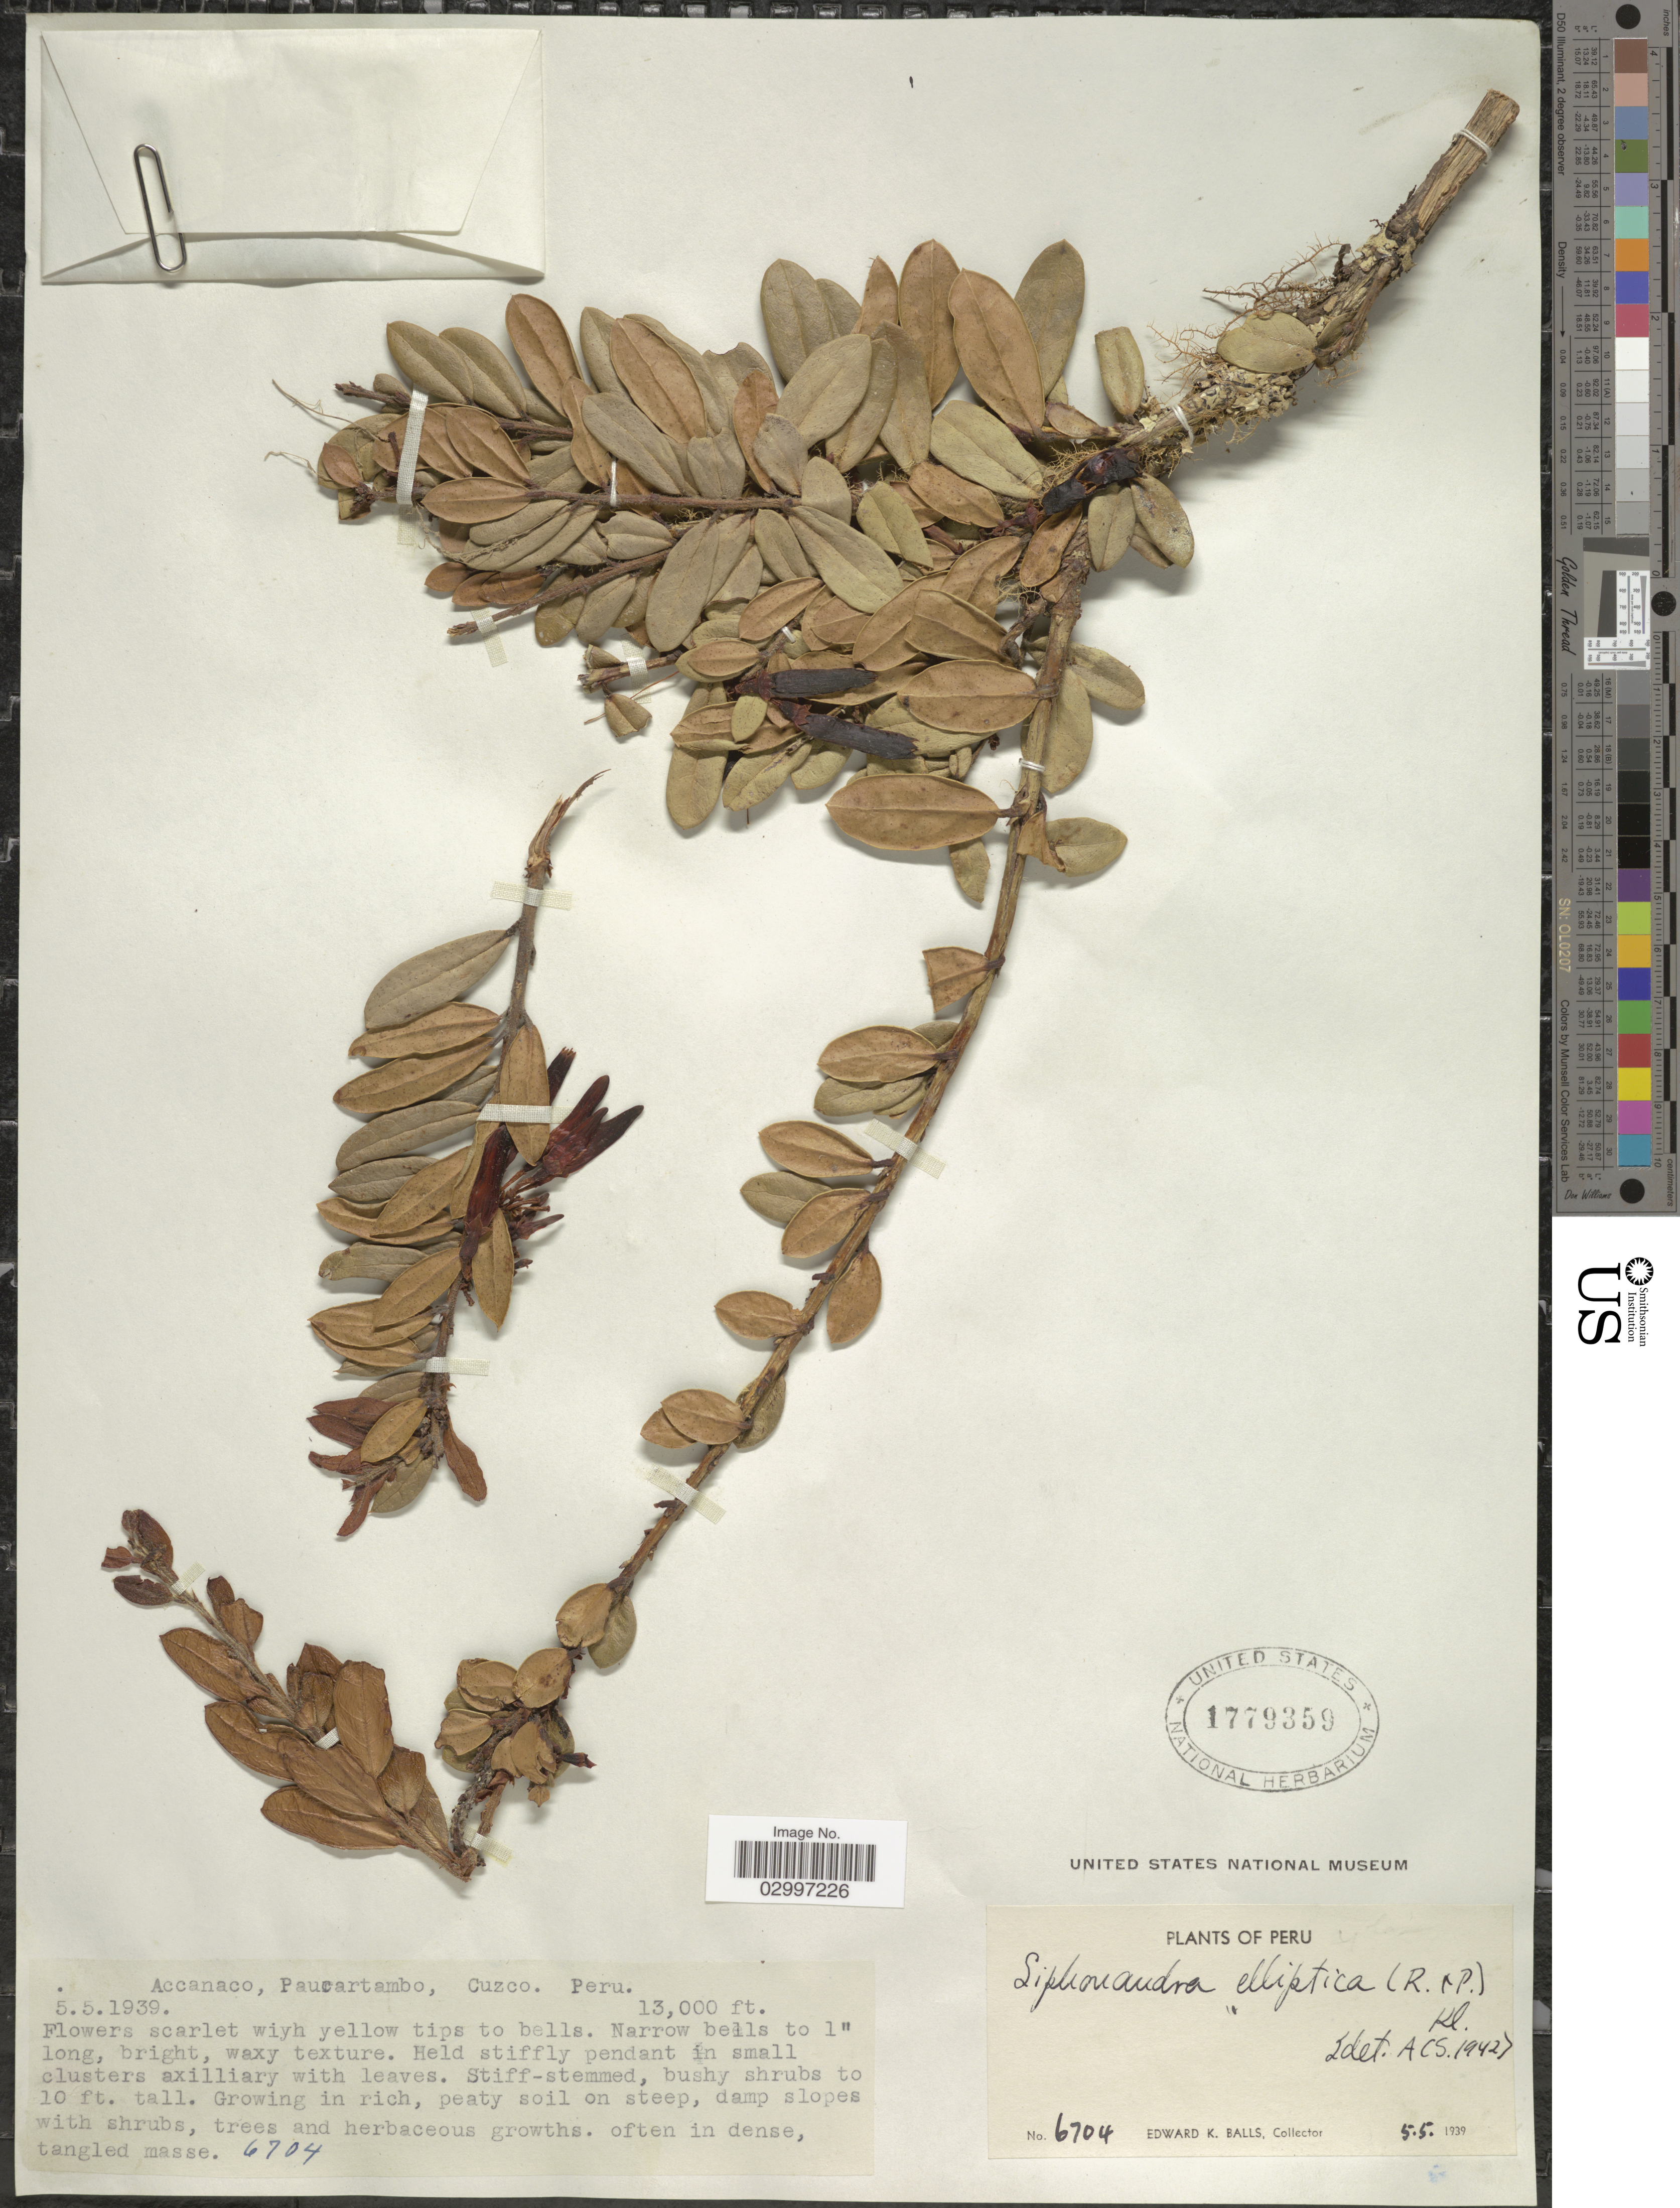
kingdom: Plantae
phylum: Tracheophyta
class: Magnoliopsida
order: Ericales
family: Ericaceae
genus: Siphonandra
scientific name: Siphonandra elliptica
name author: (Ruiz & Pav. ex D. Don) Klotzsch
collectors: E. K. Balls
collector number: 6704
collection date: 1939-05-05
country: Peru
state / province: Cusco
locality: Accanaco, Paucartambo, Cuzco.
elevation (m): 3962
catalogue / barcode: US 1779359